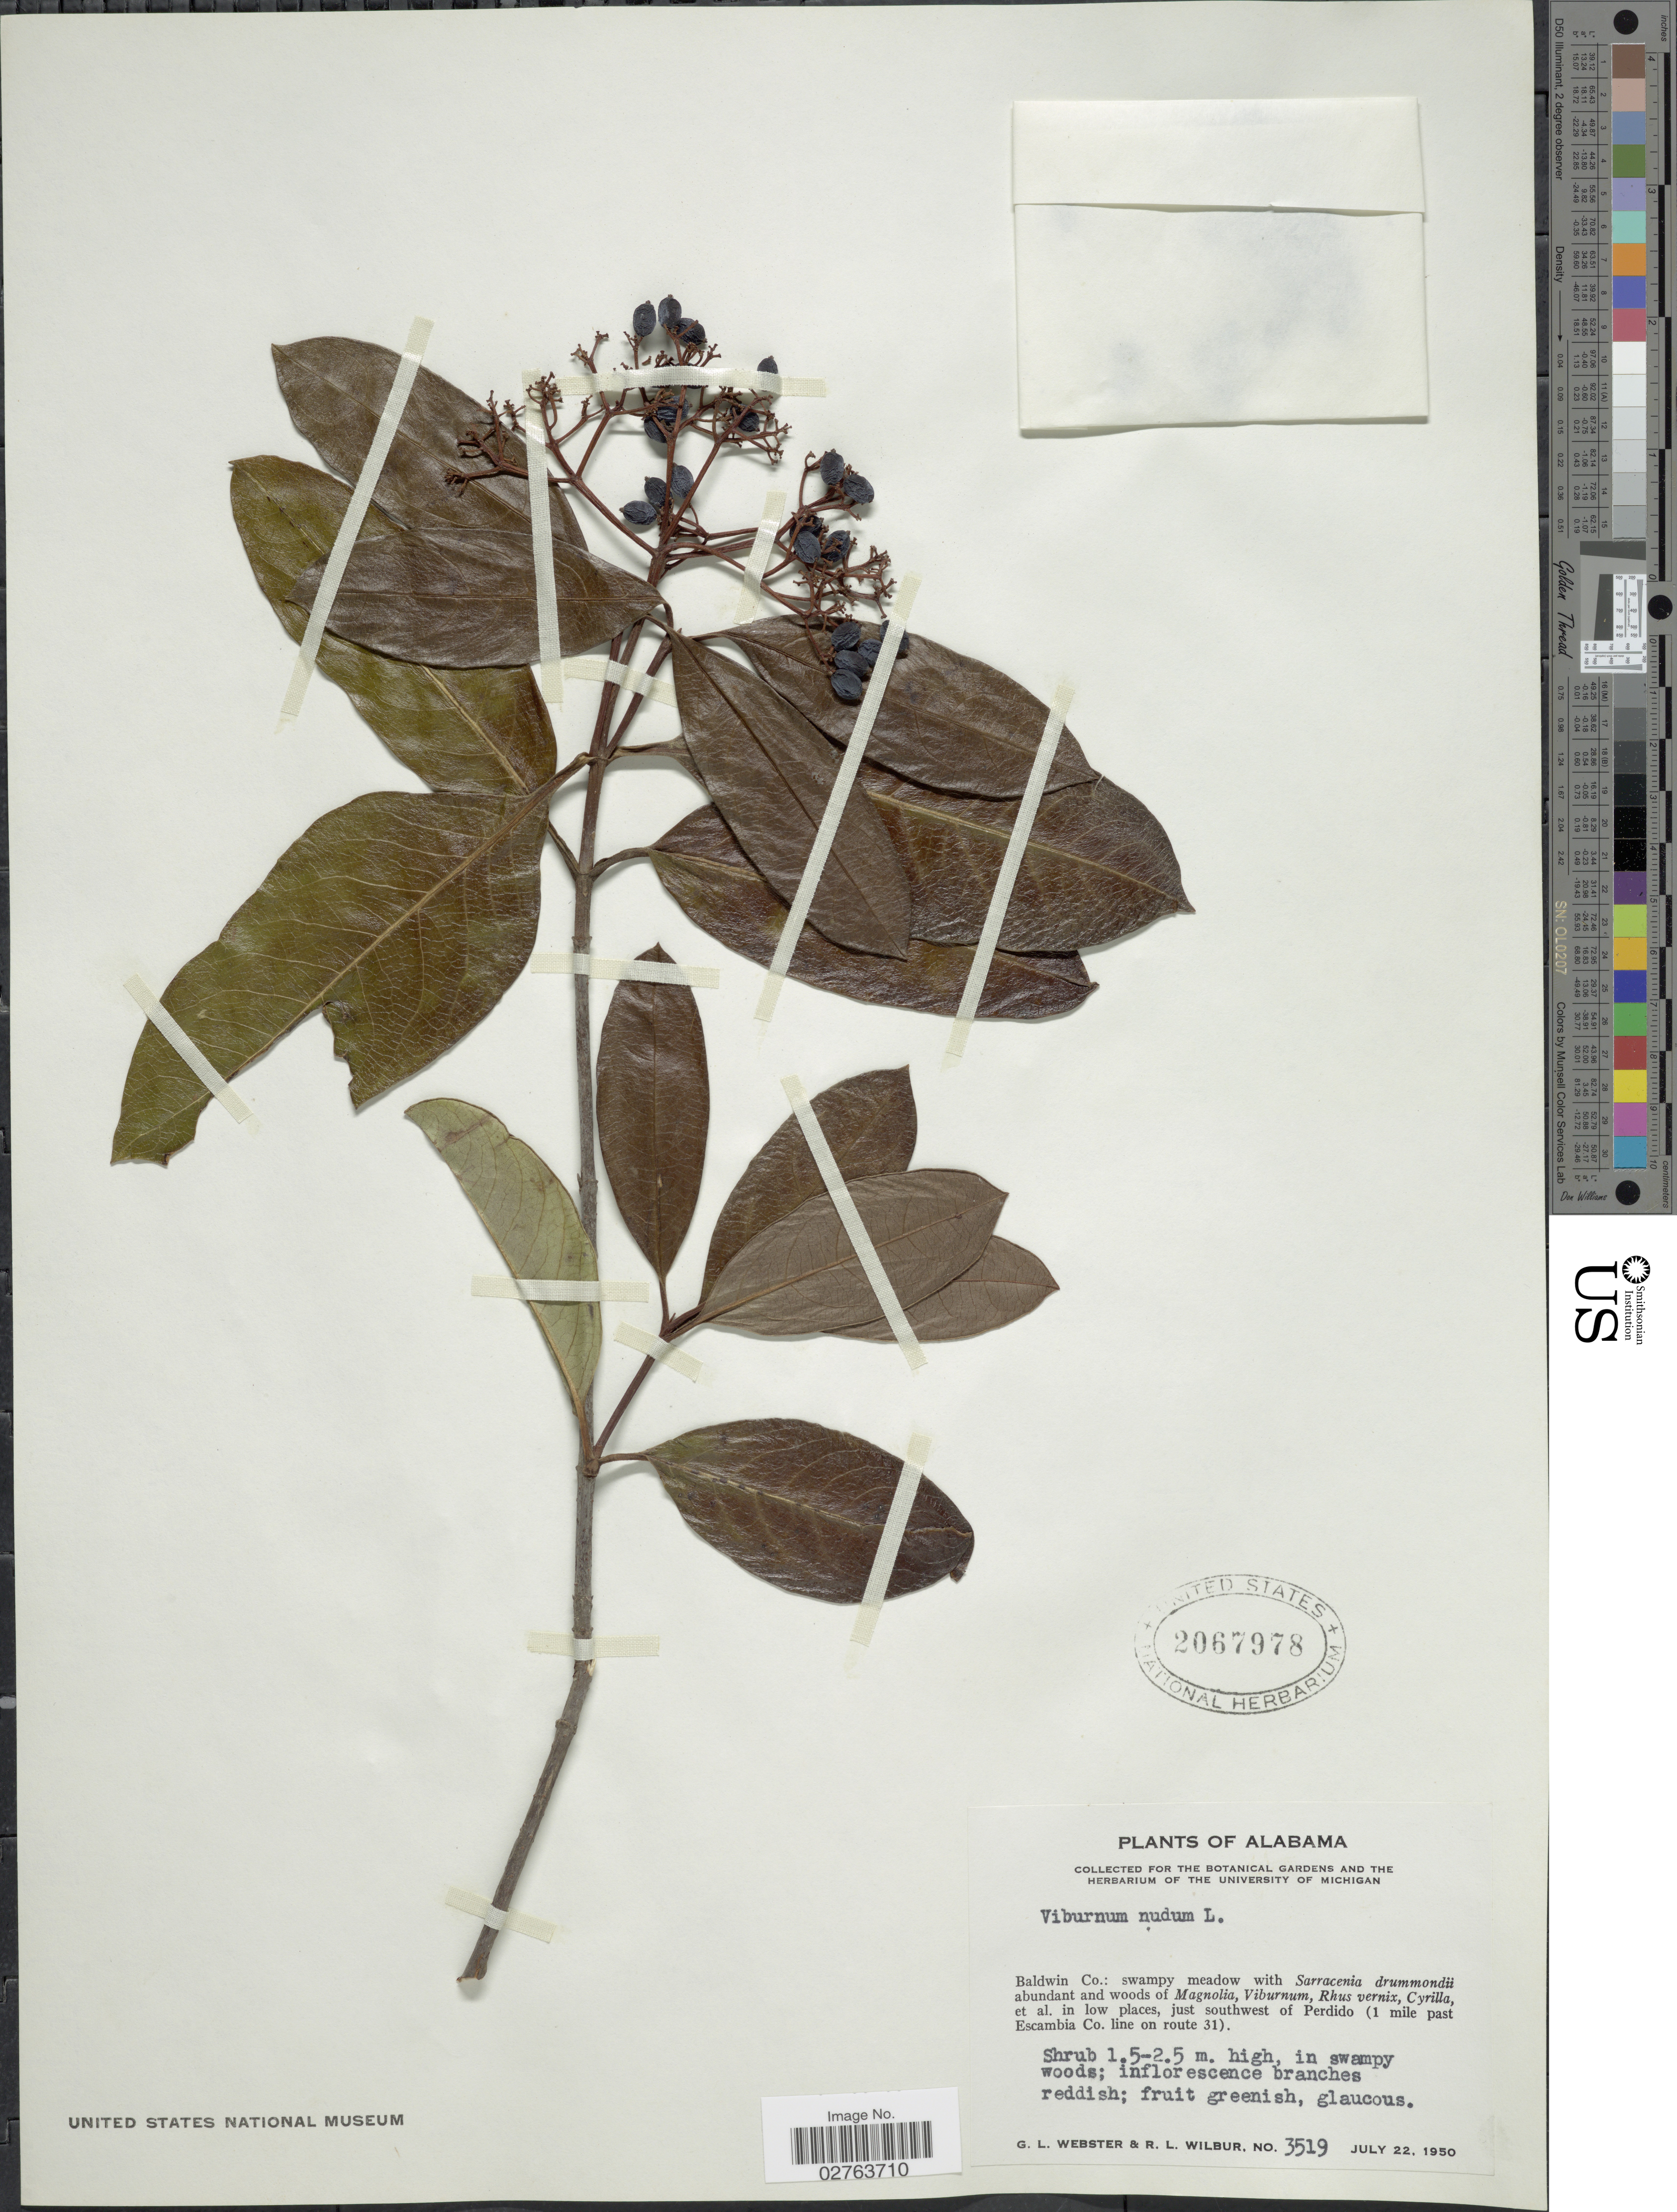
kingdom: Plantae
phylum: Tracheophyta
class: Magnoliopsida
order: Dipsacales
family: Viburnaceae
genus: Viburnum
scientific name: Viburnum nudum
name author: L.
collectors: G. L. Webster & R. L. Wilbur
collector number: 3519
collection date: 1950-07-22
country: United States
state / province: Alabama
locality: Baldwin Co.: just southwest of Perdido (1 mile past Escambia Co. line on route 31).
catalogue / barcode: US 2067978